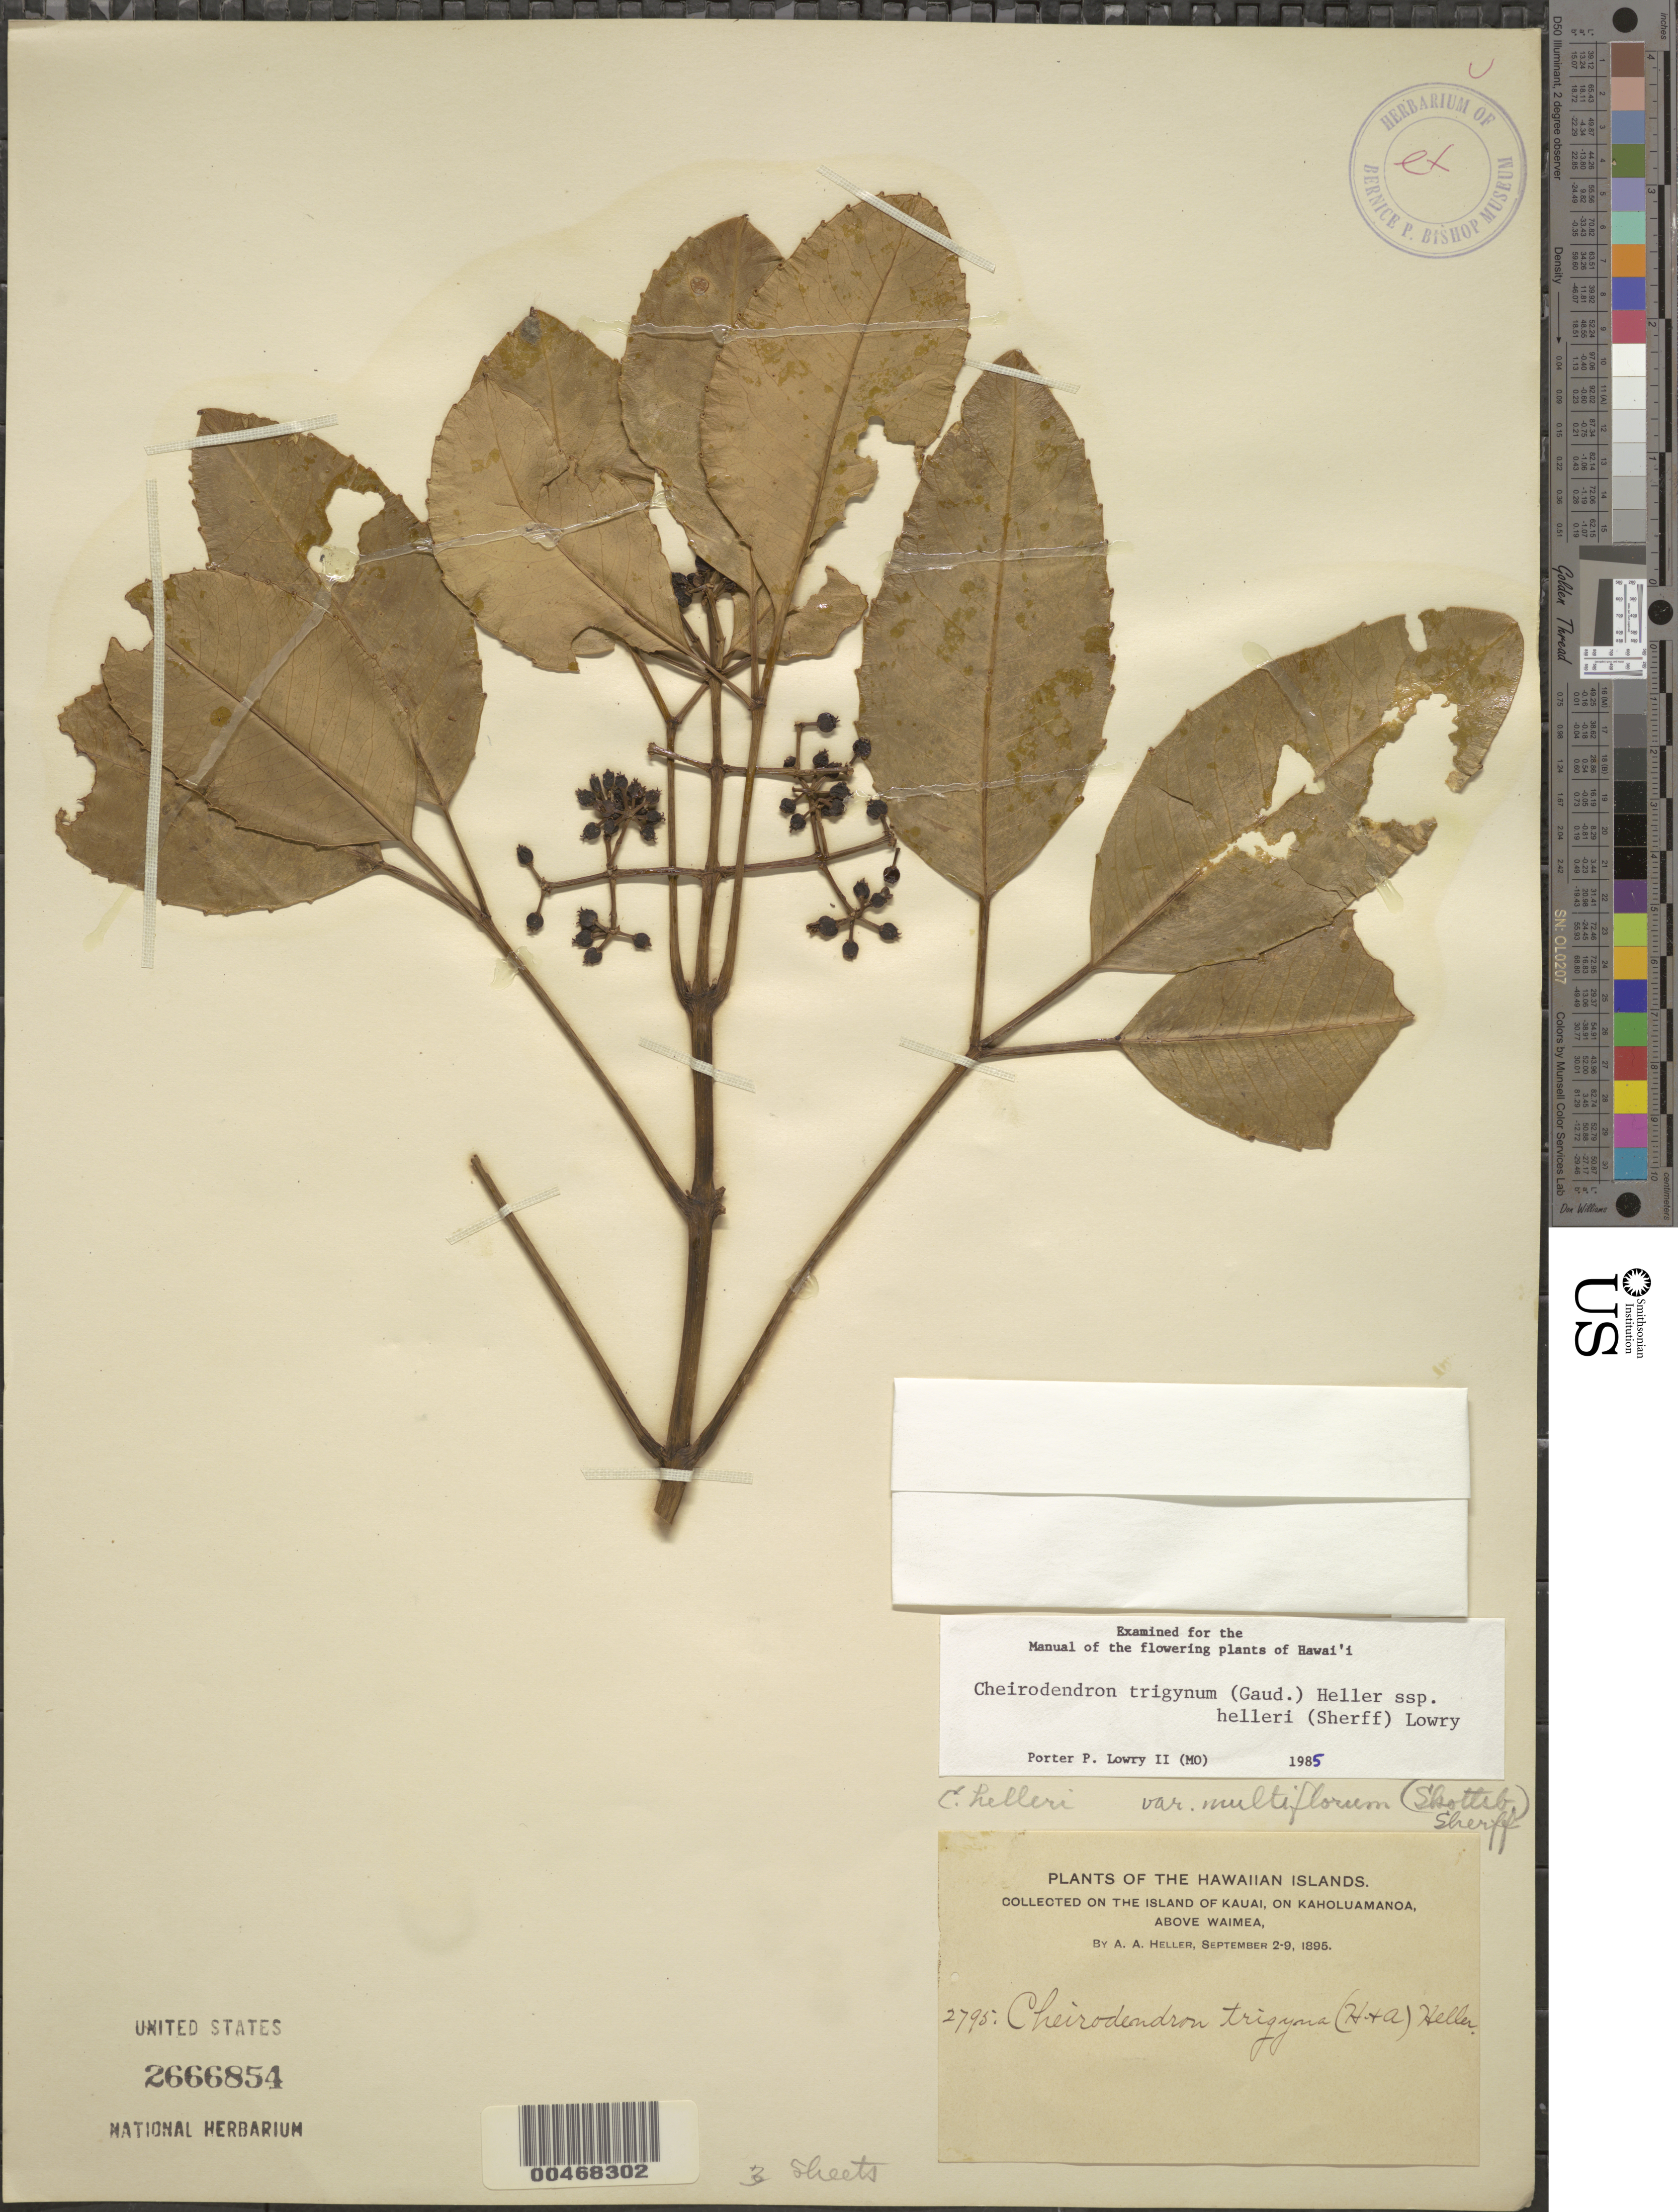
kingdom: Plantae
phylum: Tracheophyta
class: Magnoliopsida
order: Apiales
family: Araliaceae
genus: Cheirodendron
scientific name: Cheirodendron trigynum subsp. helleri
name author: (Gaudich.) A. Heller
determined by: Lowry, P. P., (MO), Missouri Botanical Garden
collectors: A. A. Heller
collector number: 2795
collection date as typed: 2 Sep 1895 to 9 Sep 1895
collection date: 1895-09-02/1895-09-09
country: United States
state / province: Hawaii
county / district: Kauai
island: Kaua'i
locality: On Kaholuamanoa, above Waimea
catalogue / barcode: US 2666854